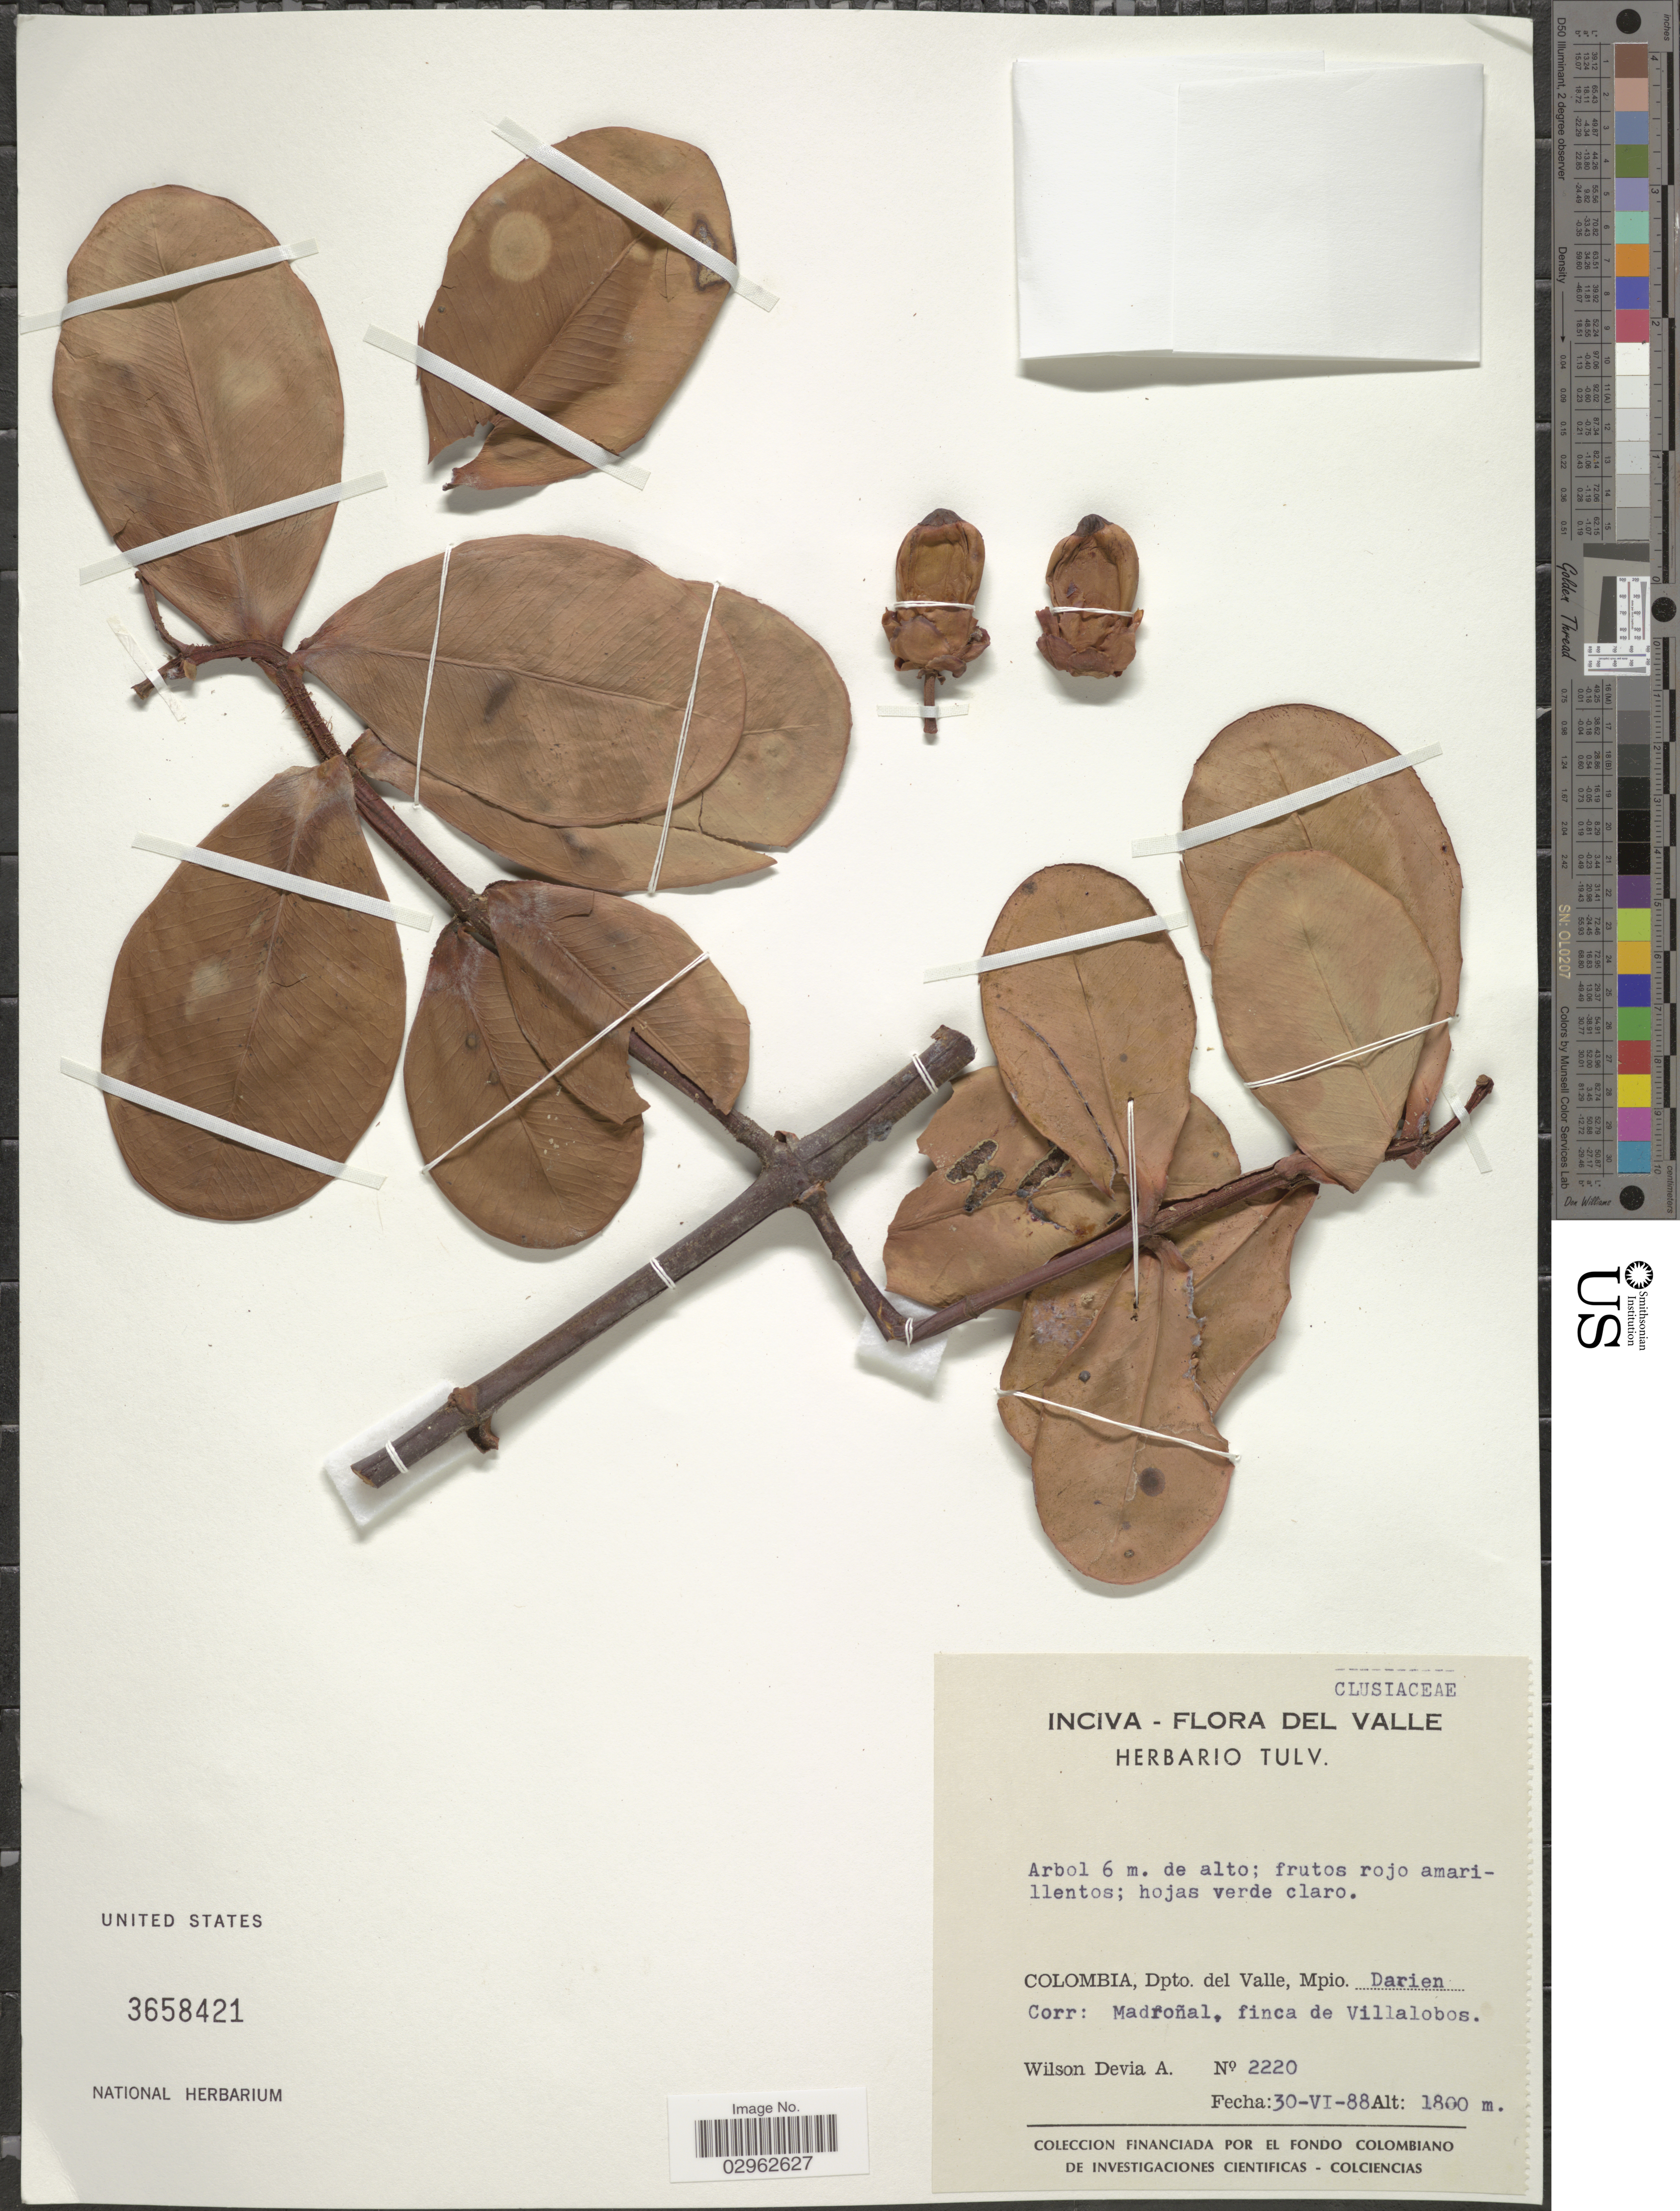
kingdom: Plantae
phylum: Tracheophyta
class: Magnoliopsida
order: Malpighiales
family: Clusiaceae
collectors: W. Devia A.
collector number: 2220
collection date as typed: Transcribed d/m/y: 30/6/88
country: Colombia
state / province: Valle del Cauca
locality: Dpto. del Valle, Mpio. Darien, Corr: Madroñal, finca de Villalobos. Del Valle.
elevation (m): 1800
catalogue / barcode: US 3658421